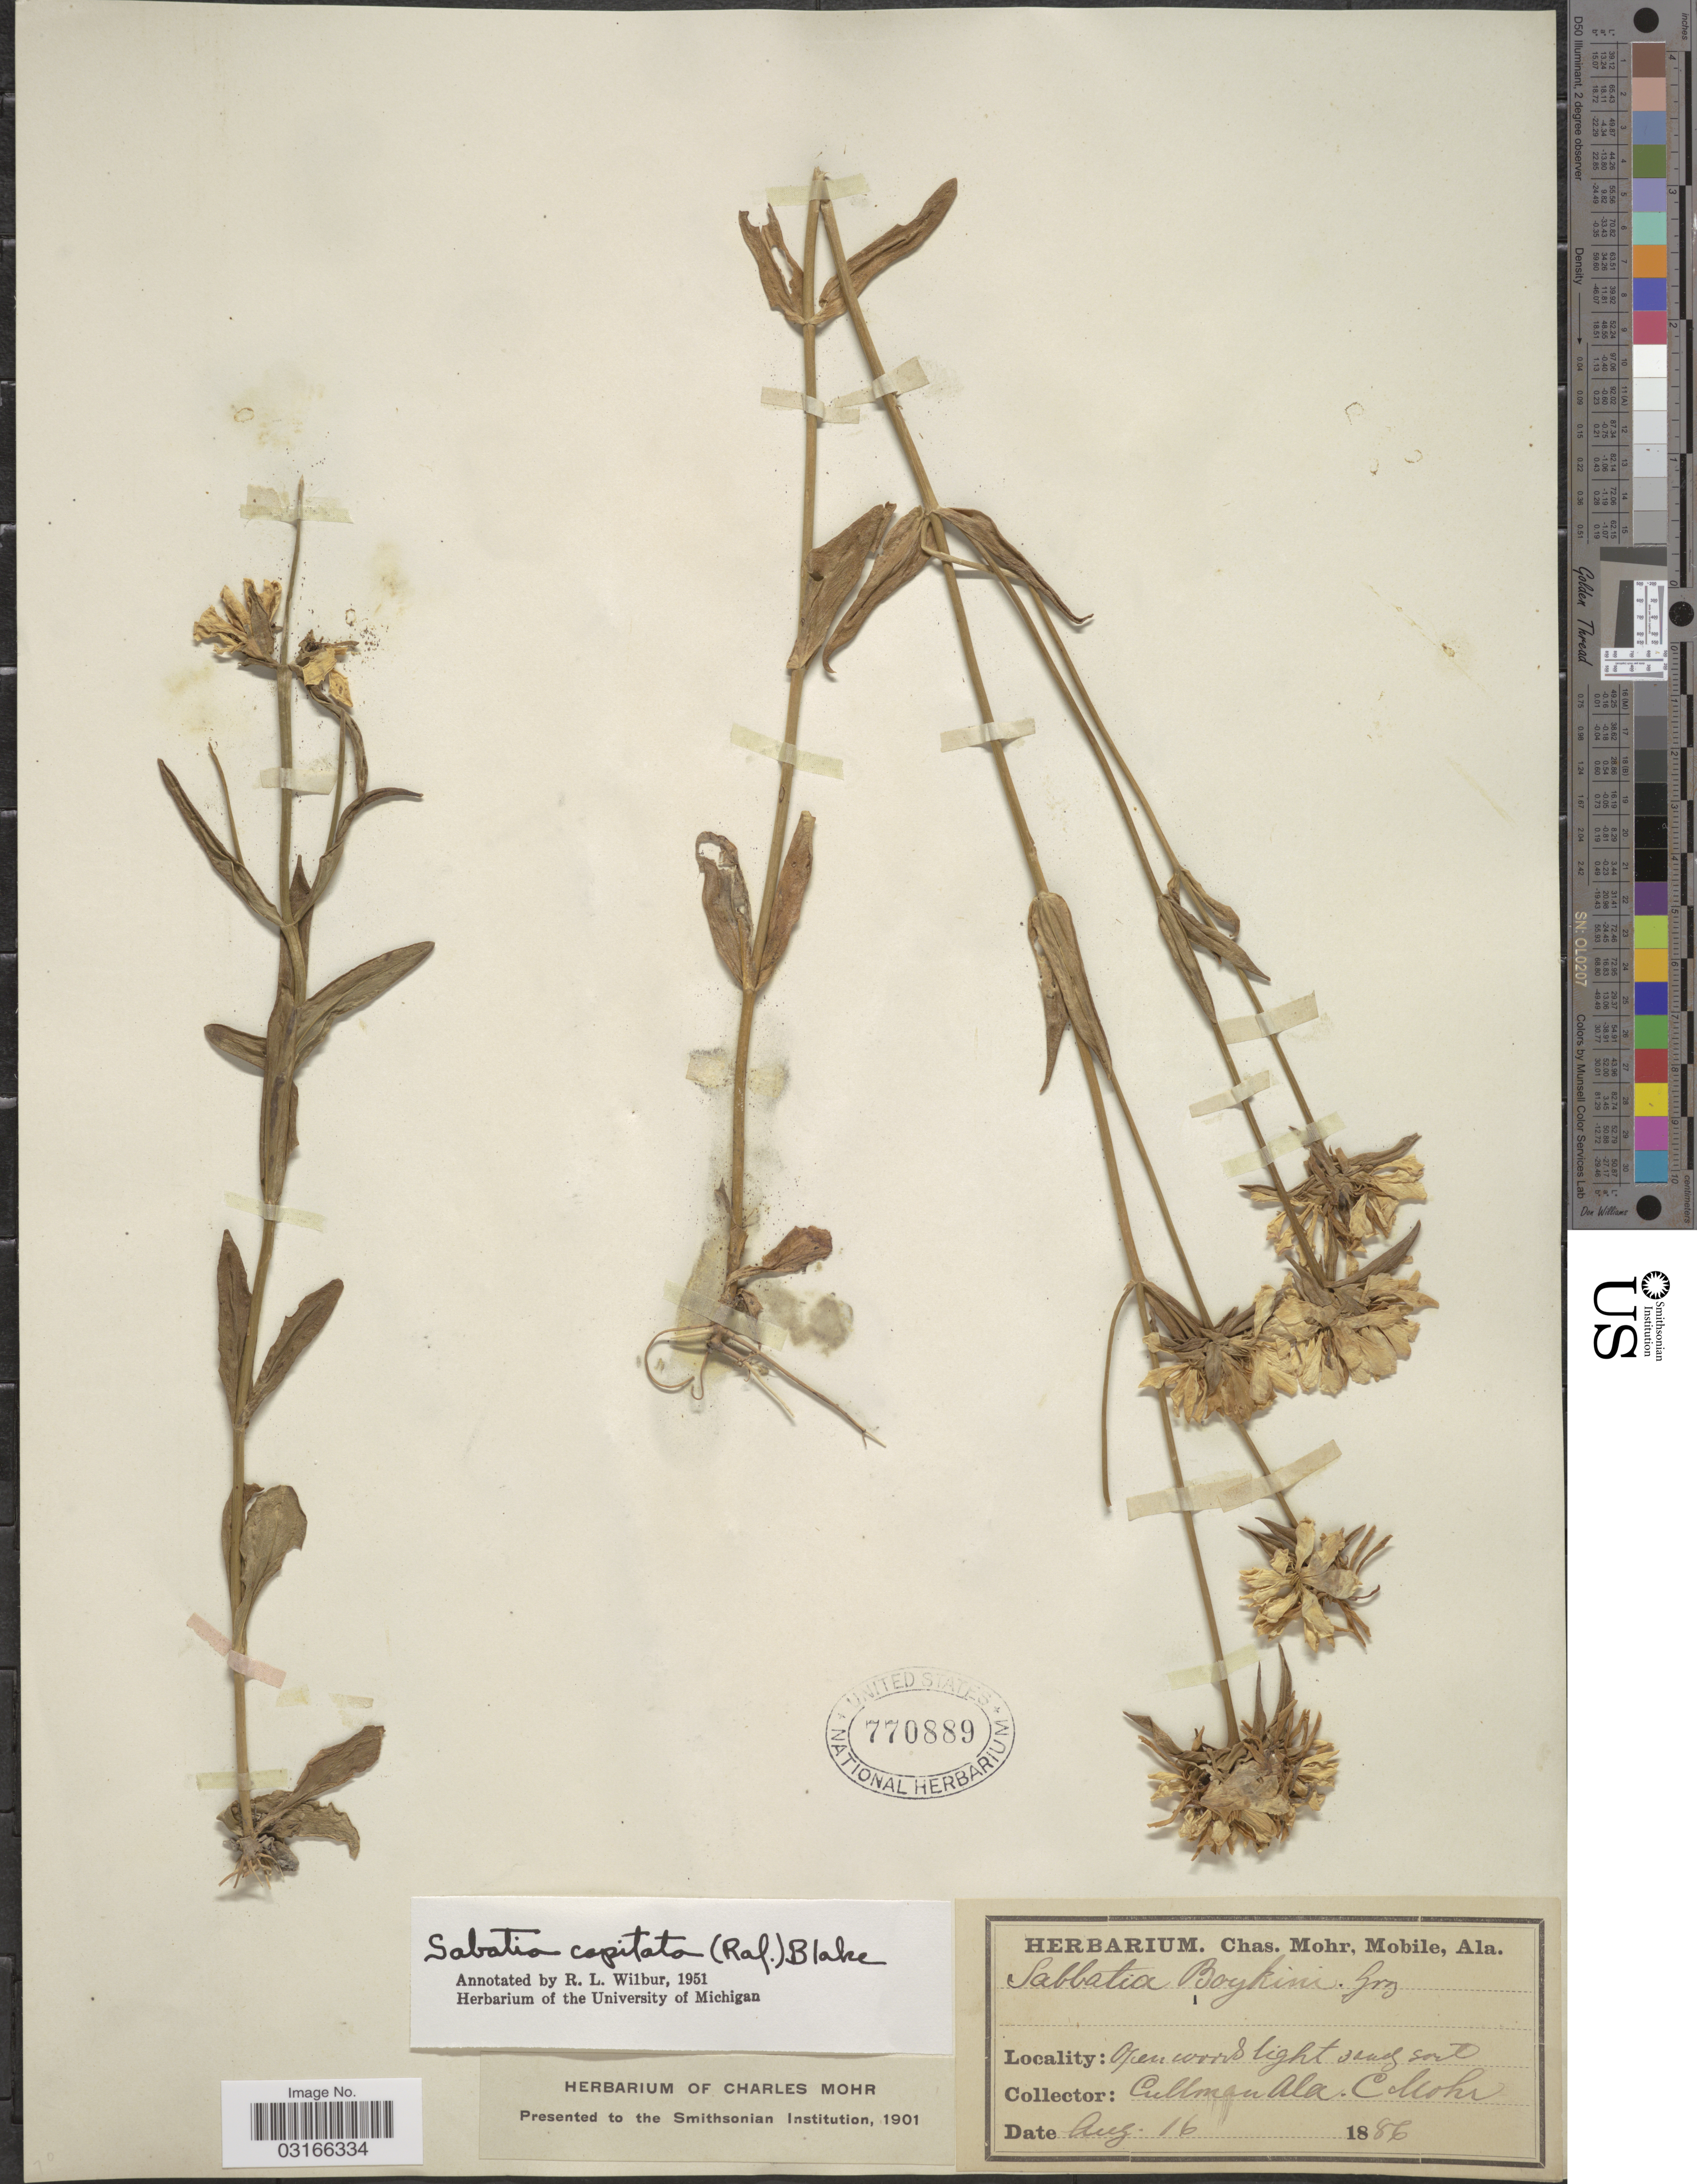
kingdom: Plantae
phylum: Tracheophyta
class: Magnoliopsida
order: Gentianales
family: Gentianaceae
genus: Sabatia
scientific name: Sabatia capitata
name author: (Raf.) S.F. Blake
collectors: C. T. Mohr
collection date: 1886-08-16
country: United States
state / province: Alabama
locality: Cullman Ala.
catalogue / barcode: US 770889